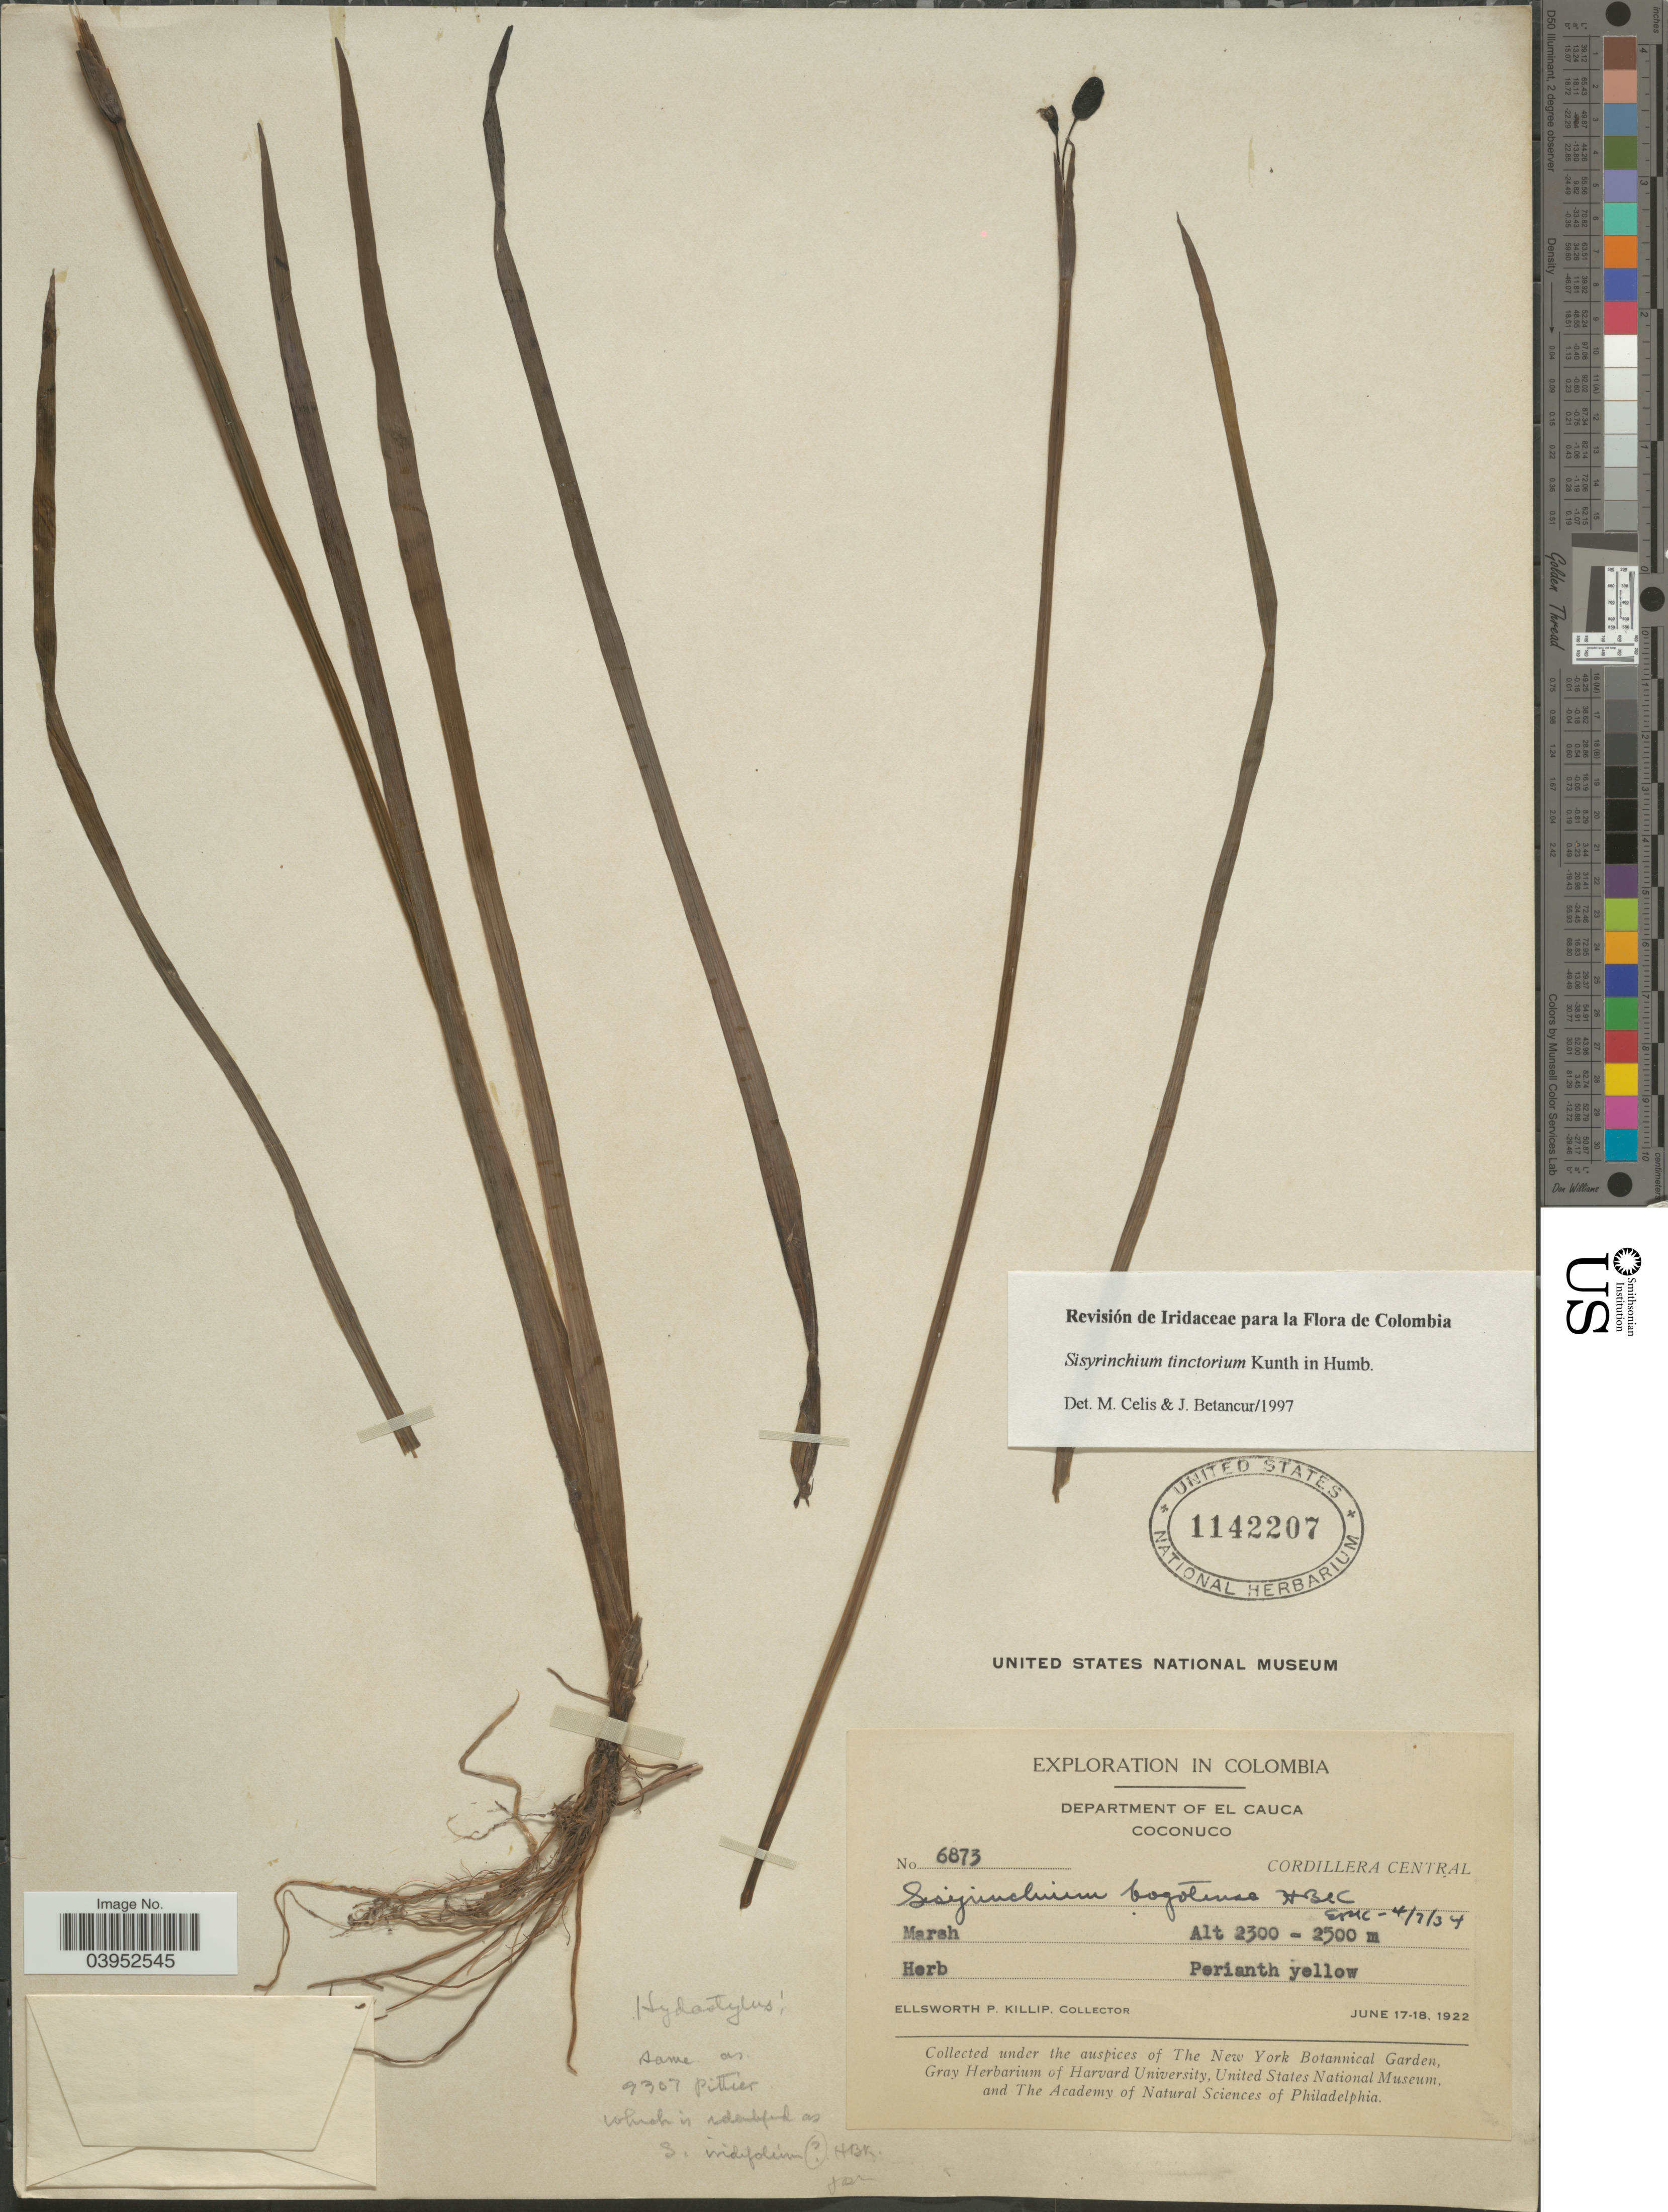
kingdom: Plantae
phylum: Tracheophyta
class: Liliopsida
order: Asparagales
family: Iridaceae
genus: Sisyrinchium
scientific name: Sisyrinchium tinctorium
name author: Kunth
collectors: E. P. Killip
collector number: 6873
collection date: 1922-06-17/1922-06-18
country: Colombia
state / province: Cauca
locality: Department of El Cauca. Coconuco. Cordillera Central.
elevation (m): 2300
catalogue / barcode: US 1142207